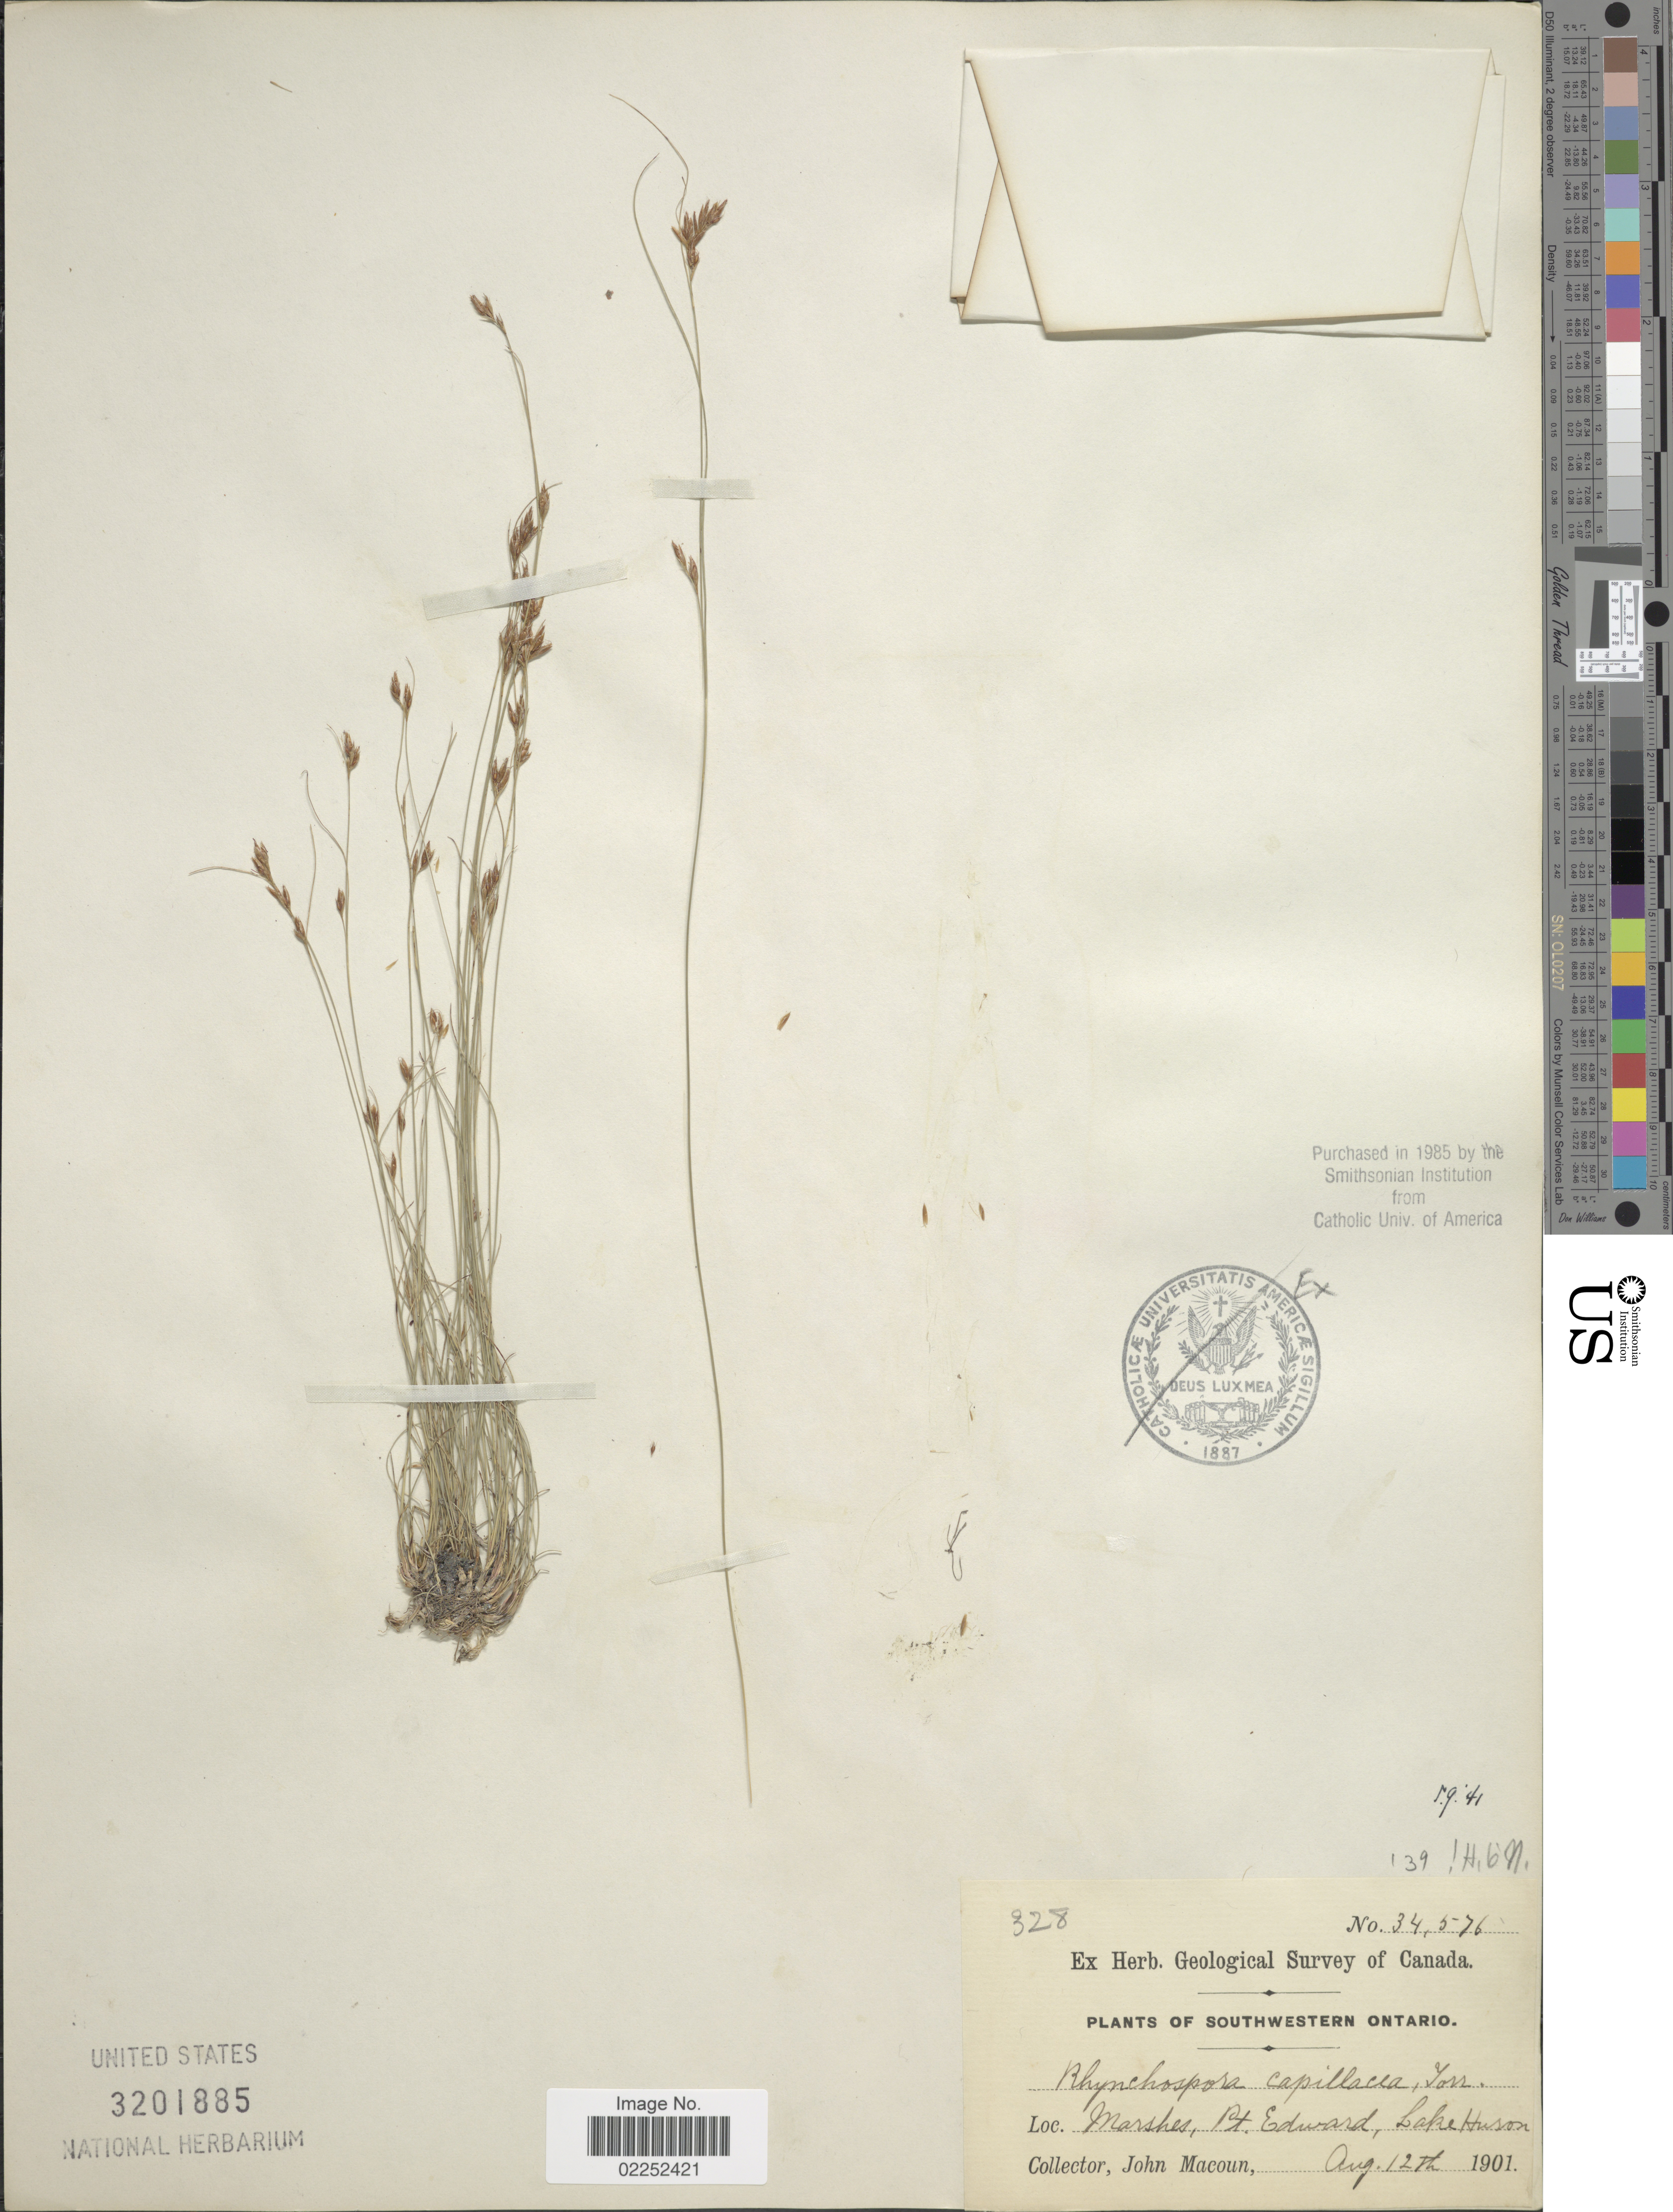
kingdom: Plantae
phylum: Tracheophyta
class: Liliopsida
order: Poales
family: Cyperaceae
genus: Rhynchospora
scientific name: Rhynchospora capillacea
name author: Torr.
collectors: J. Macoun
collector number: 34576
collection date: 1901-08-12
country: Canada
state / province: Ontario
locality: Southwestern Ontario, Marshes, pt Edward, Lake Huron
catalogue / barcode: US 3201885